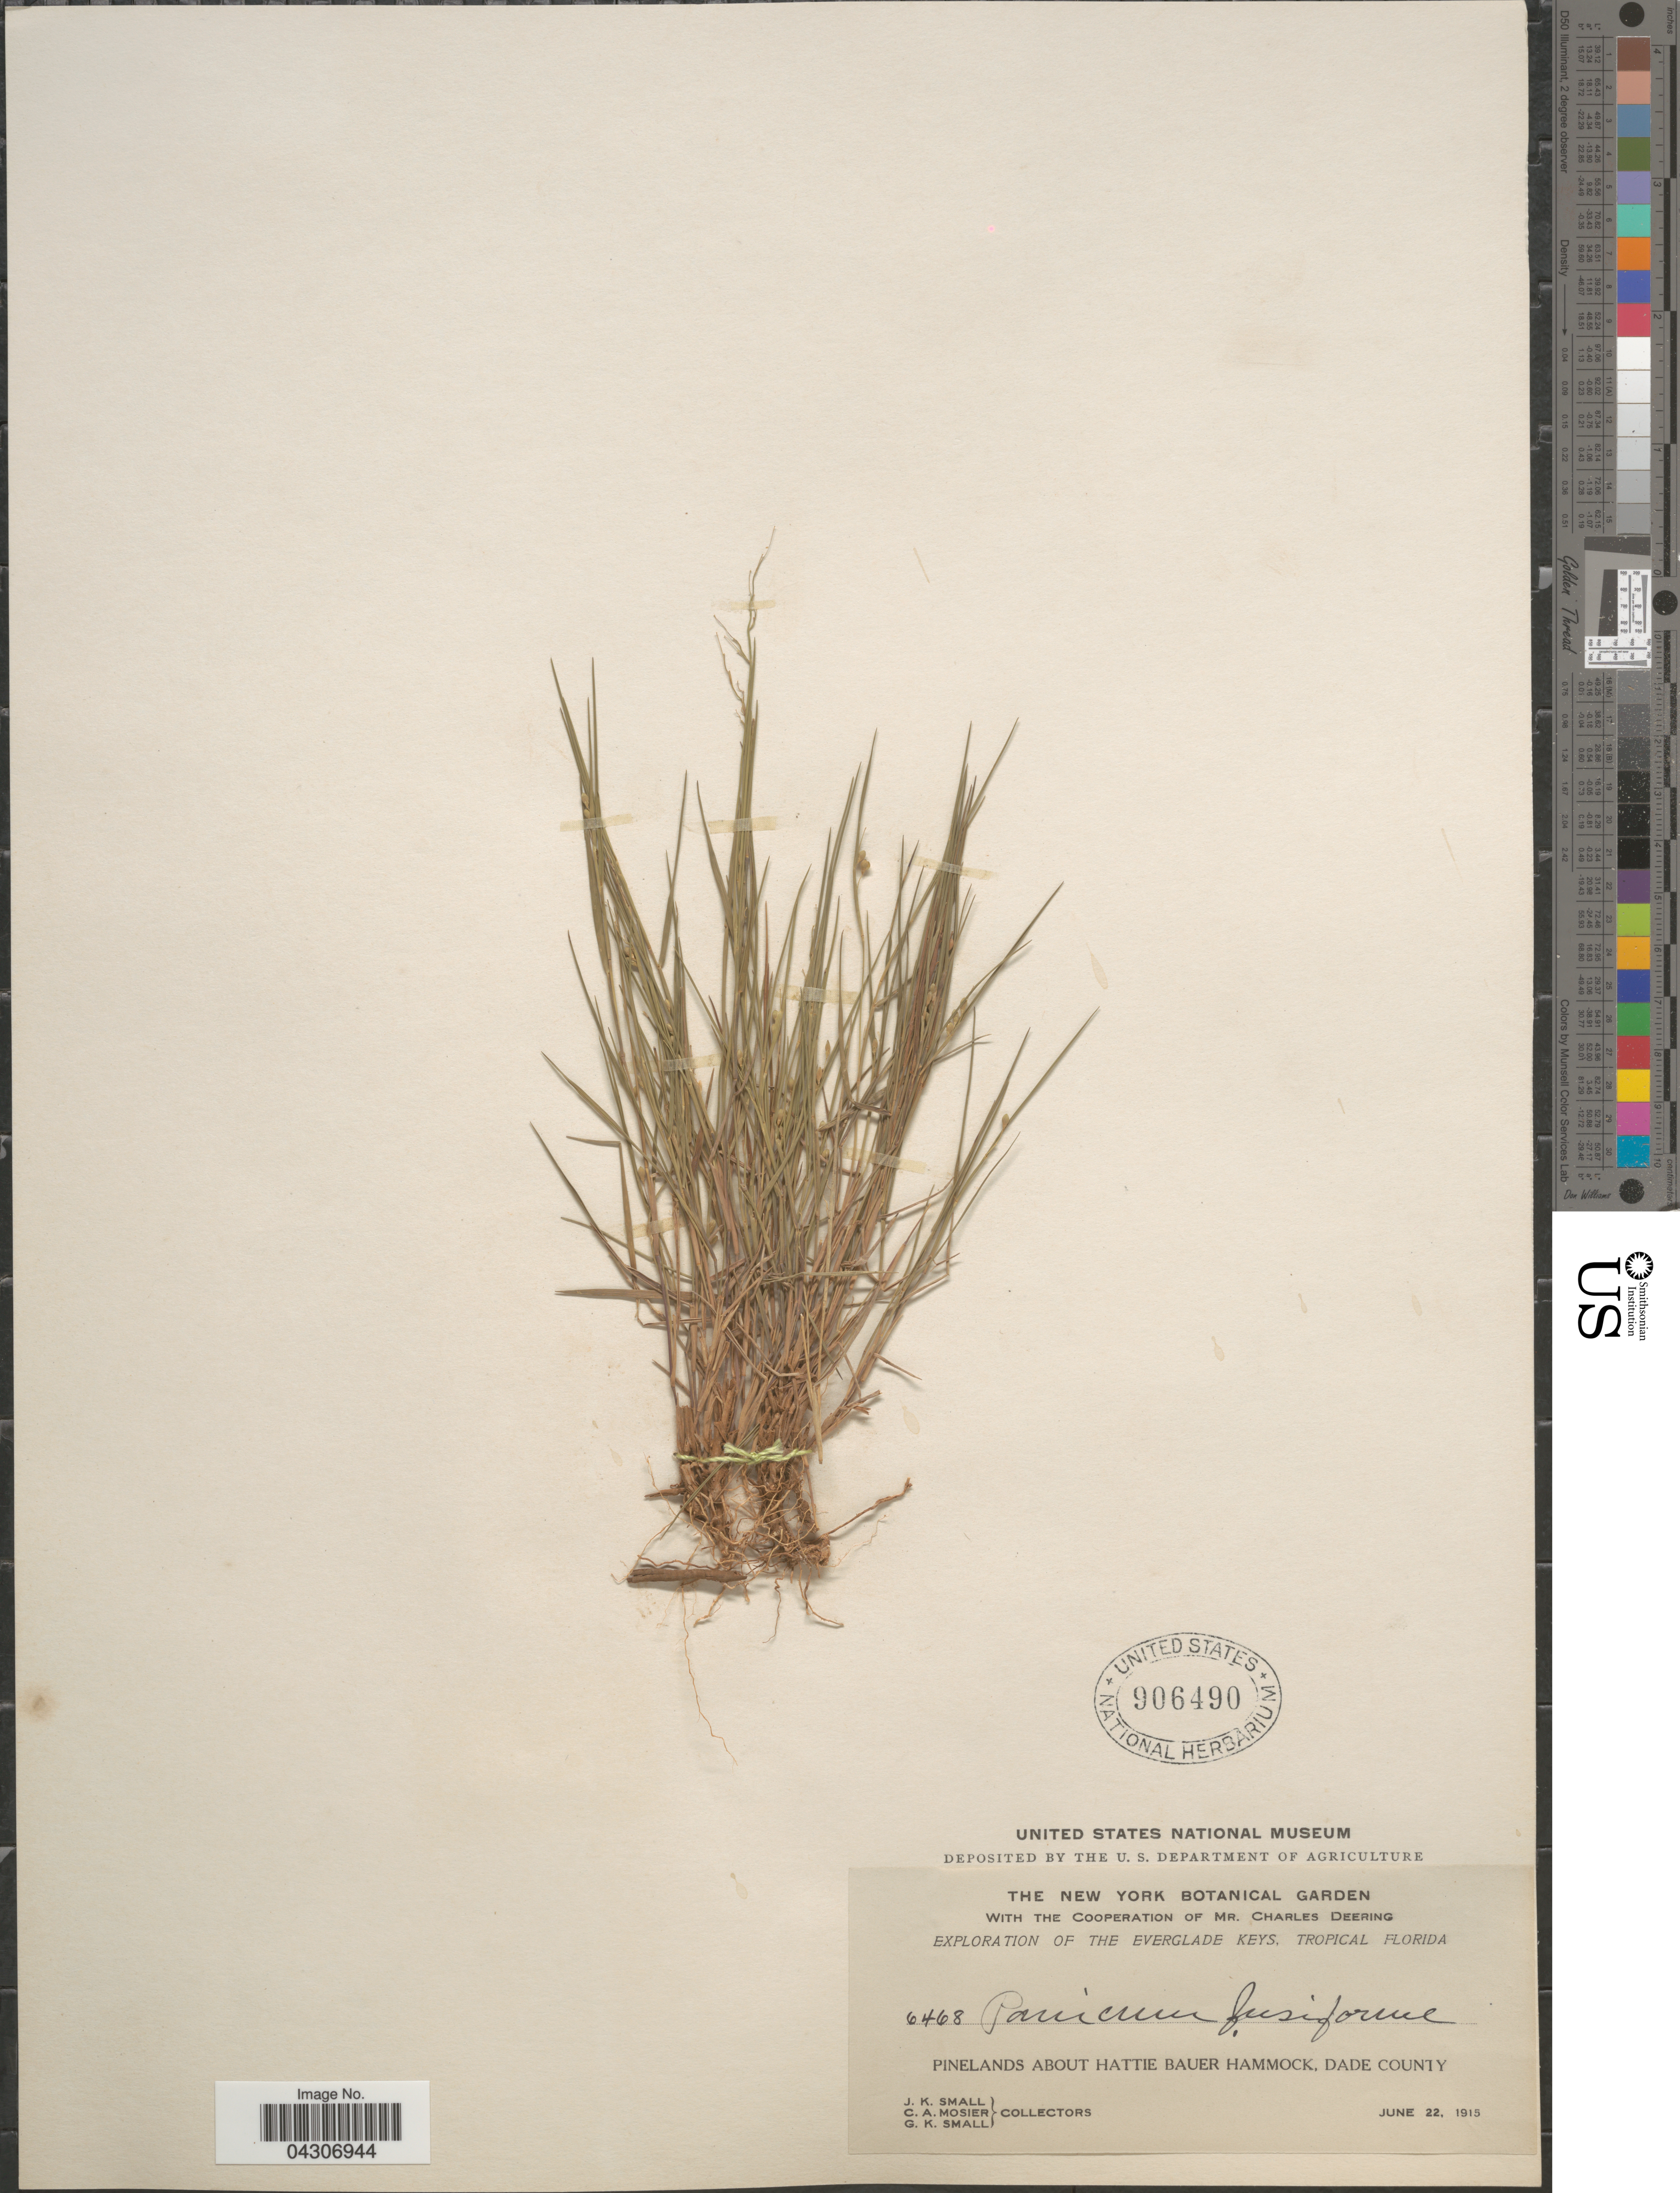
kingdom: Plantae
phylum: Tracheophyta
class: Liliopsida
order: Poales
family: Poaceae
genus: Dichanthelium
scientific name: Dichanthelium aciculare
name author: (Desv. ex Poir.) Gould & C.A. Clark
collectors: J. K. Small, C. A. Mosier & G. K. Small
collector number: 6468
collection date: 1915-06-22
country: United States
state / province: Florida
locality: Exploration Of The Everglade Keys, Tropical Florida. Pinelands About Hattie Bauer Hammock, Dade County.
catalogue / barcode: US 906490